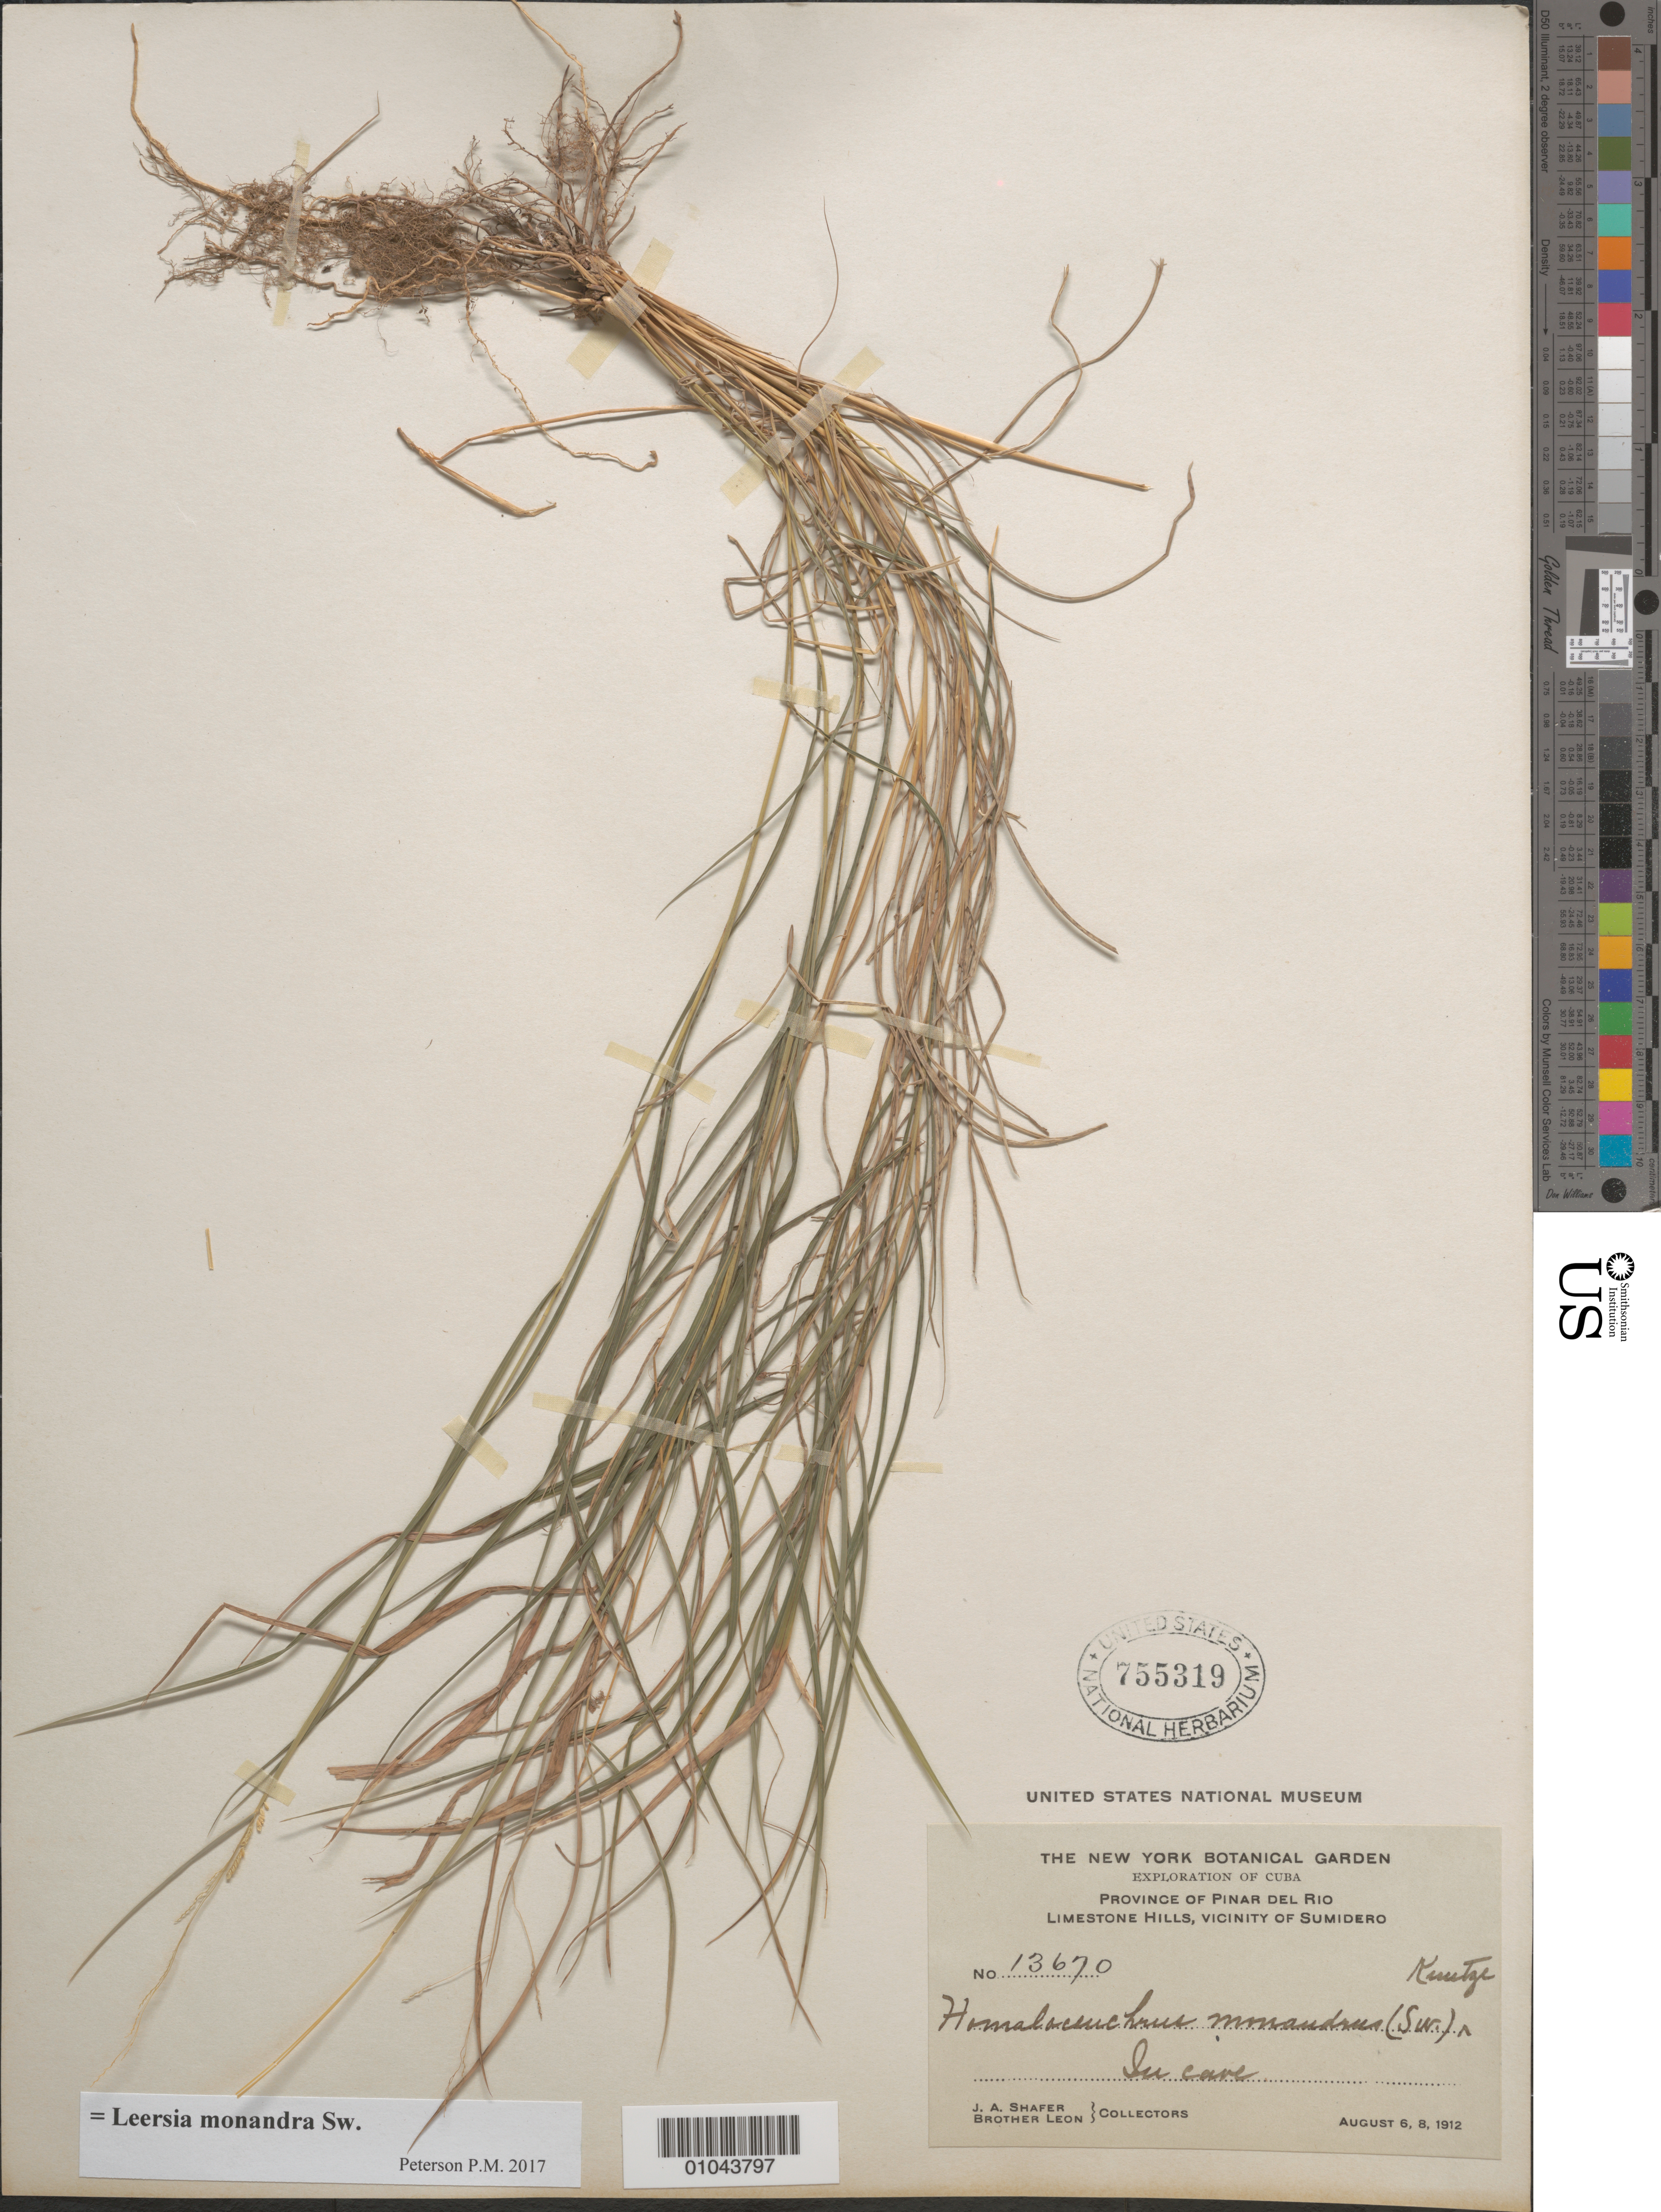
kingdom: Plantae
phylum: Tracheophyta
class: Liliopsida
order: Poales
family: Poaceae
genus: Leersia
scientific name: Leersia monandra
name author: Sw.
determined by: Poaceae Reorganization Project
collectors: J. A. Shafer & Bro. León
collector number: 13670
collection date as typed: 06 Aug 1912 and 08 Aug 1912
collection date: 1912-08-06,1912-08-08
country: Cuba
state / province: Pinar del Rio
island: Cuba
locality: Limestone Hills, Vicinity of Sumidero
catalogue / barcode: US 755319